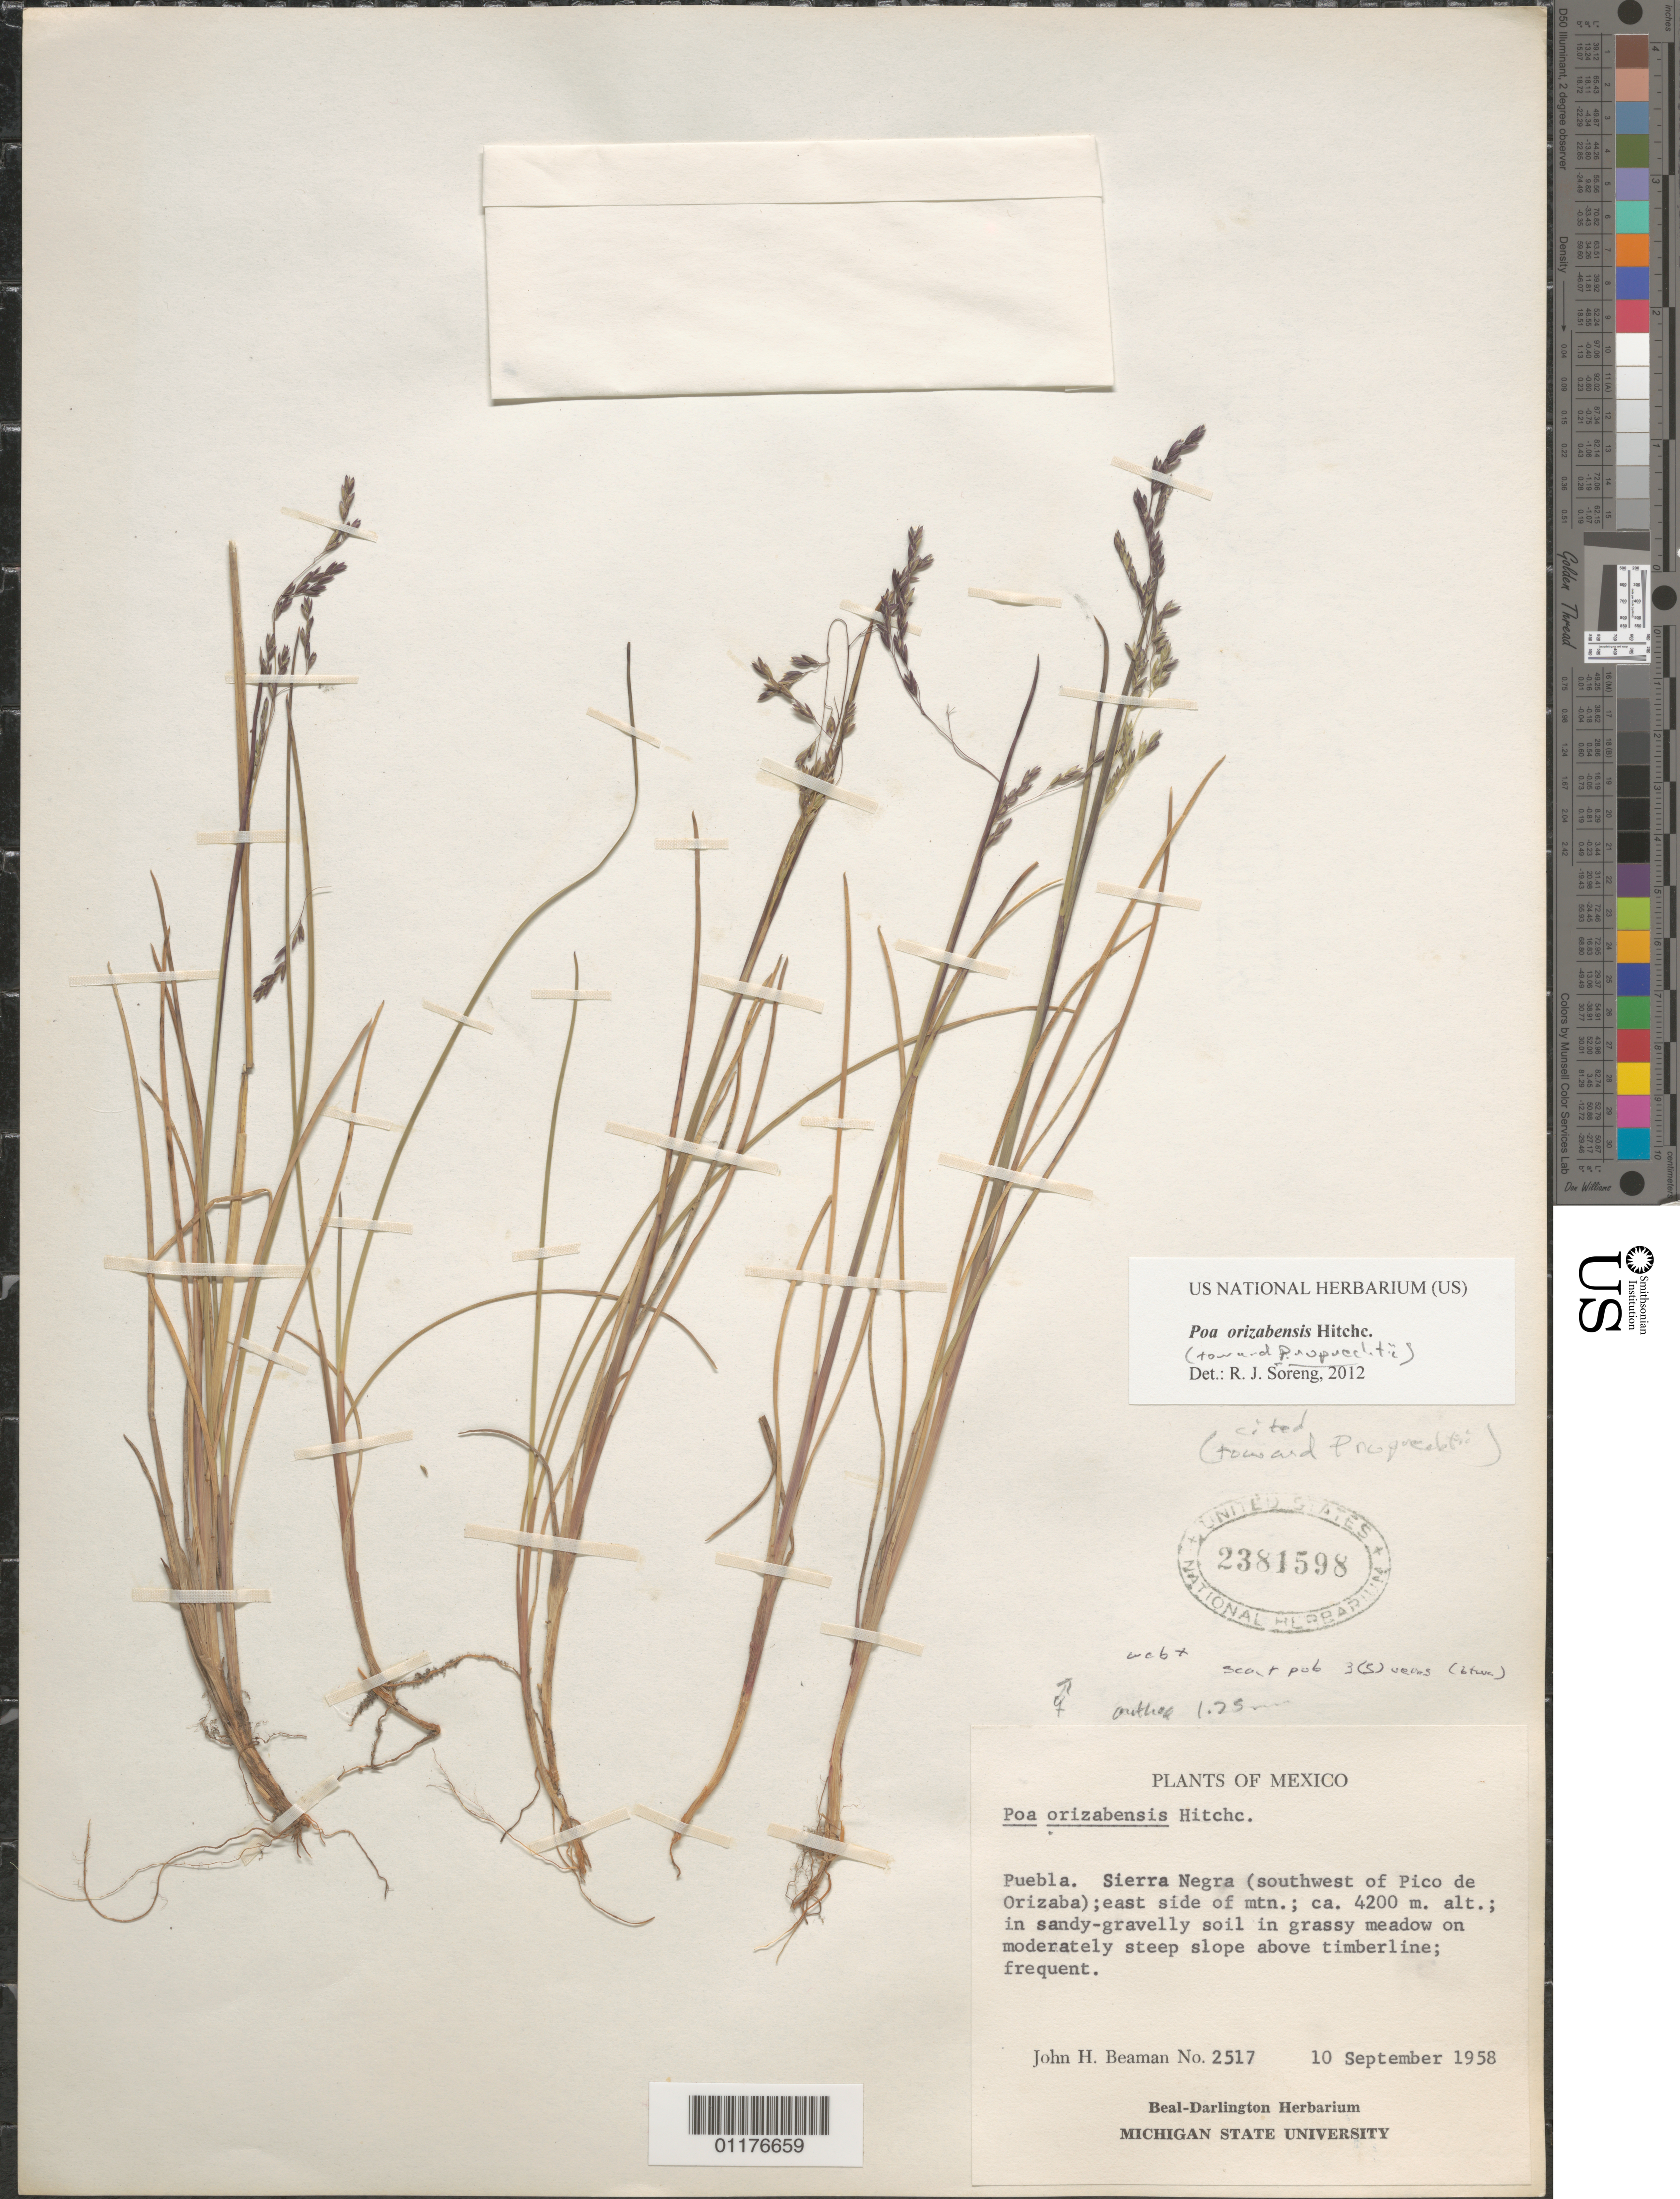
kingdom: Plantae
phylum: Tracheophyta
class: Liliopsida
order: Poales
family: Poaceae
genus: Poa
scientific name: Poa orizabensis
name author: Hitchc.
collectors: J. H. Beaman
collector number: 2517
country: Mexico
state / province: Puebla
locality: Sierra Negra SW of Pico de Orizaba, E side of mtn.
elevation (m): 4200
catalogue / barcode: US 2381598